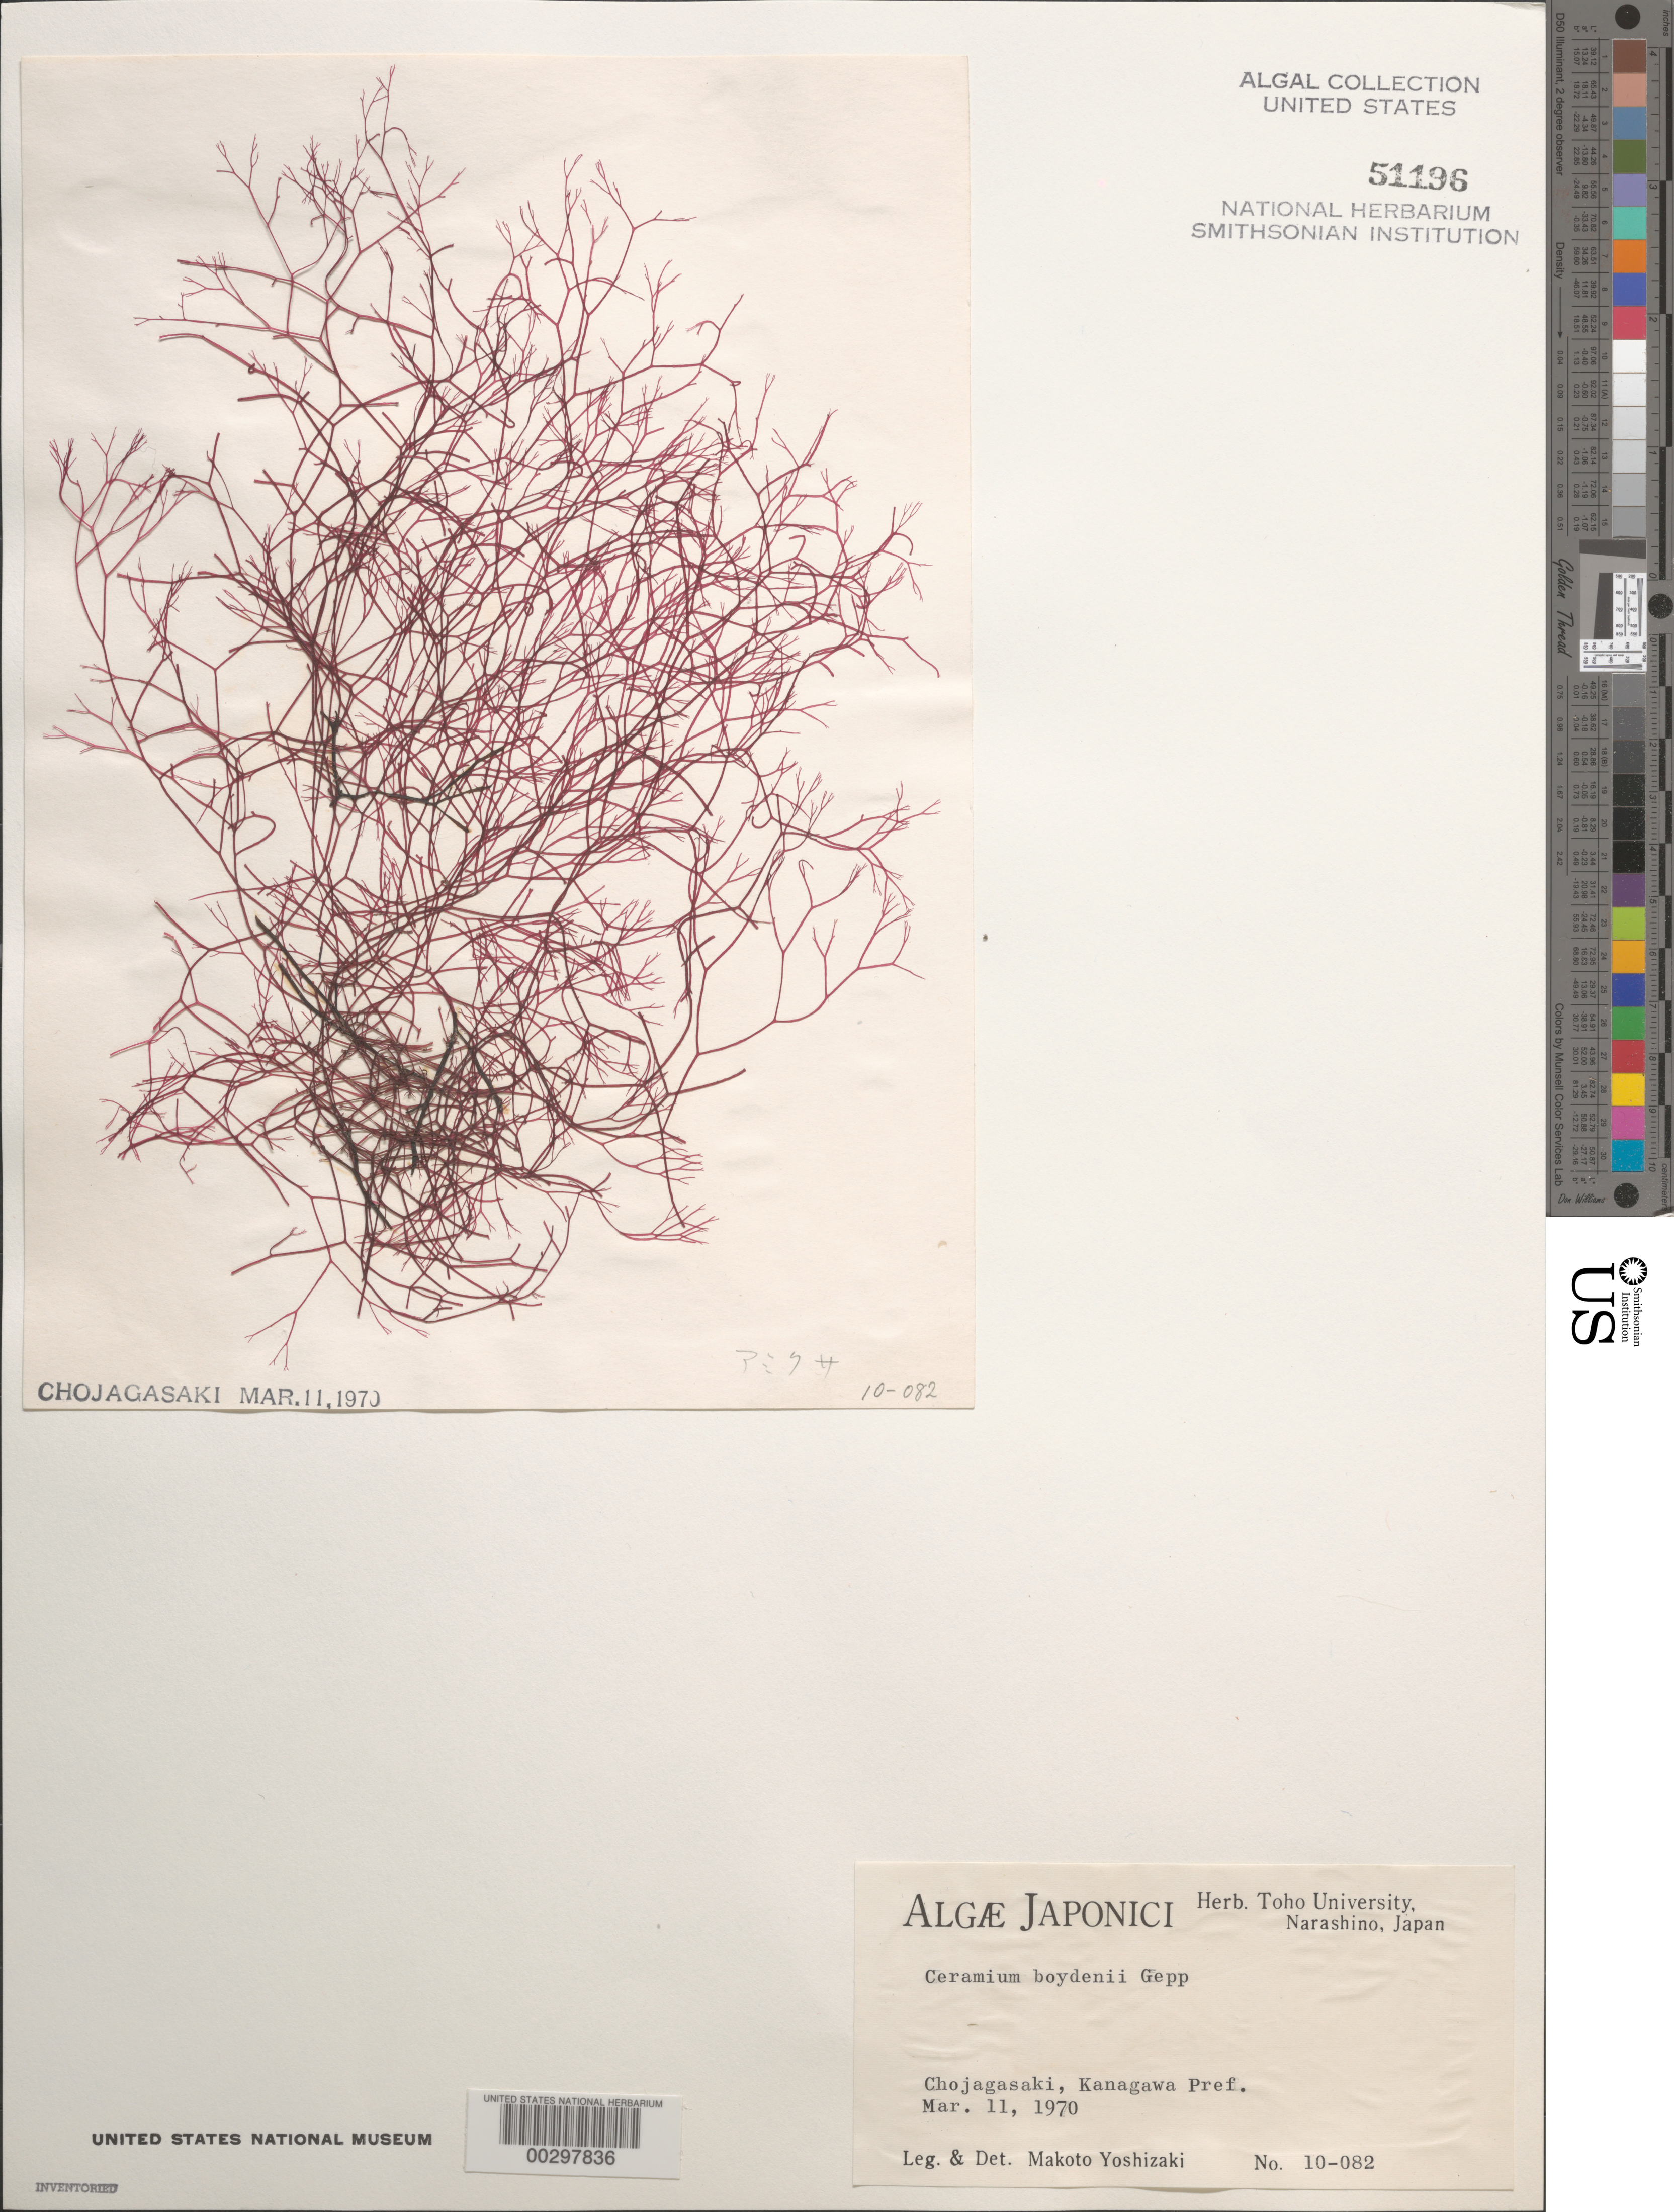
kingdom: Plantae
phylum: Rhodophyta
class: Florideophyceae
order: Ceramiales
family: Ceramiaceae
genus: Ceramium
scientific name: Ceramium boydenii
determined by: Yoshizaki, M.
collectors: M. Yoshizaki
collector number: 10-082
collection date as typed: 11 Mar 1970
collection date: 1970-03-11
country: Japan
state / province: Kanagawa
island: Honshu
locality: Chojagasaki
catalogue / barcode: US 51196